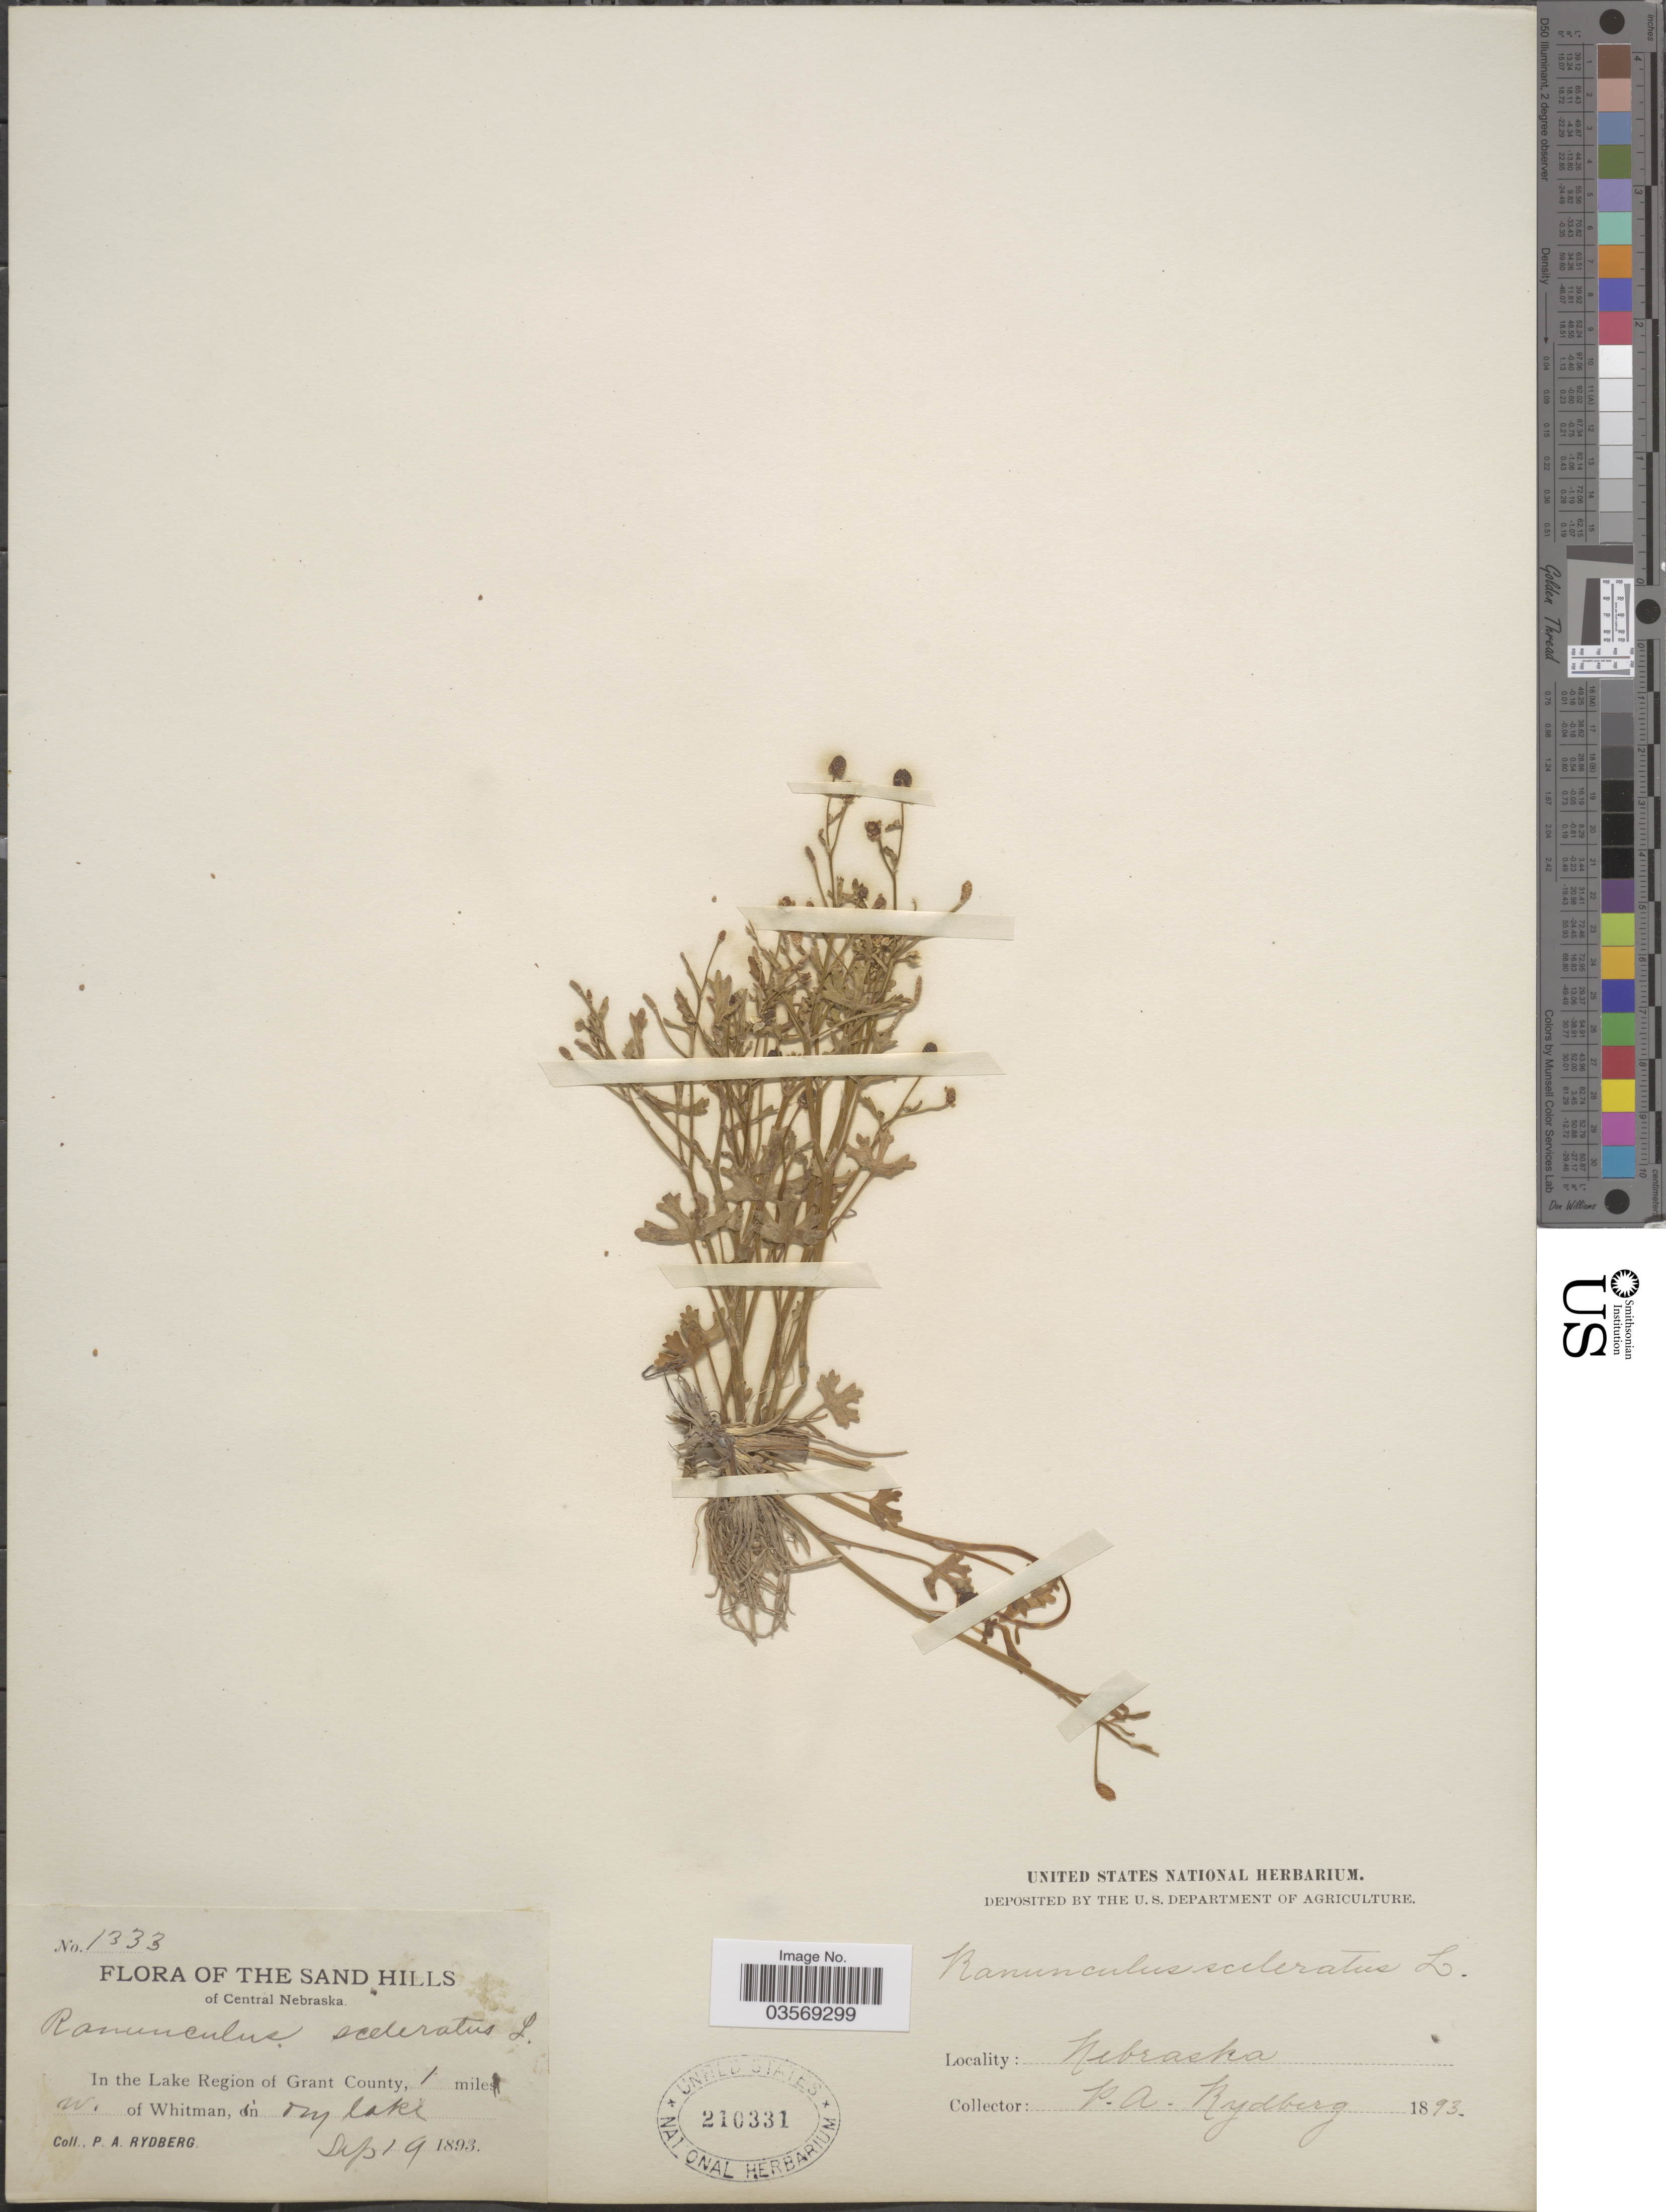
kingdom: Plantae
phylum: Tracheophyta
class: Magnoliopsida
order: Ranunculales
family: Ranunculaceae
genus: Ranunculus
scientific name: Ranunculus sceleratus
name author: L.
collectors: P. A. Rydberg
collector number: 1333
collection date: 1893-09-19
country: United States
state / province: Nebraska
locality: The Sand Hills of Central Nebraska. In the Lake Region of Grant County, 1 mile W. of Whitman.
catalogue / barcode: US 210331